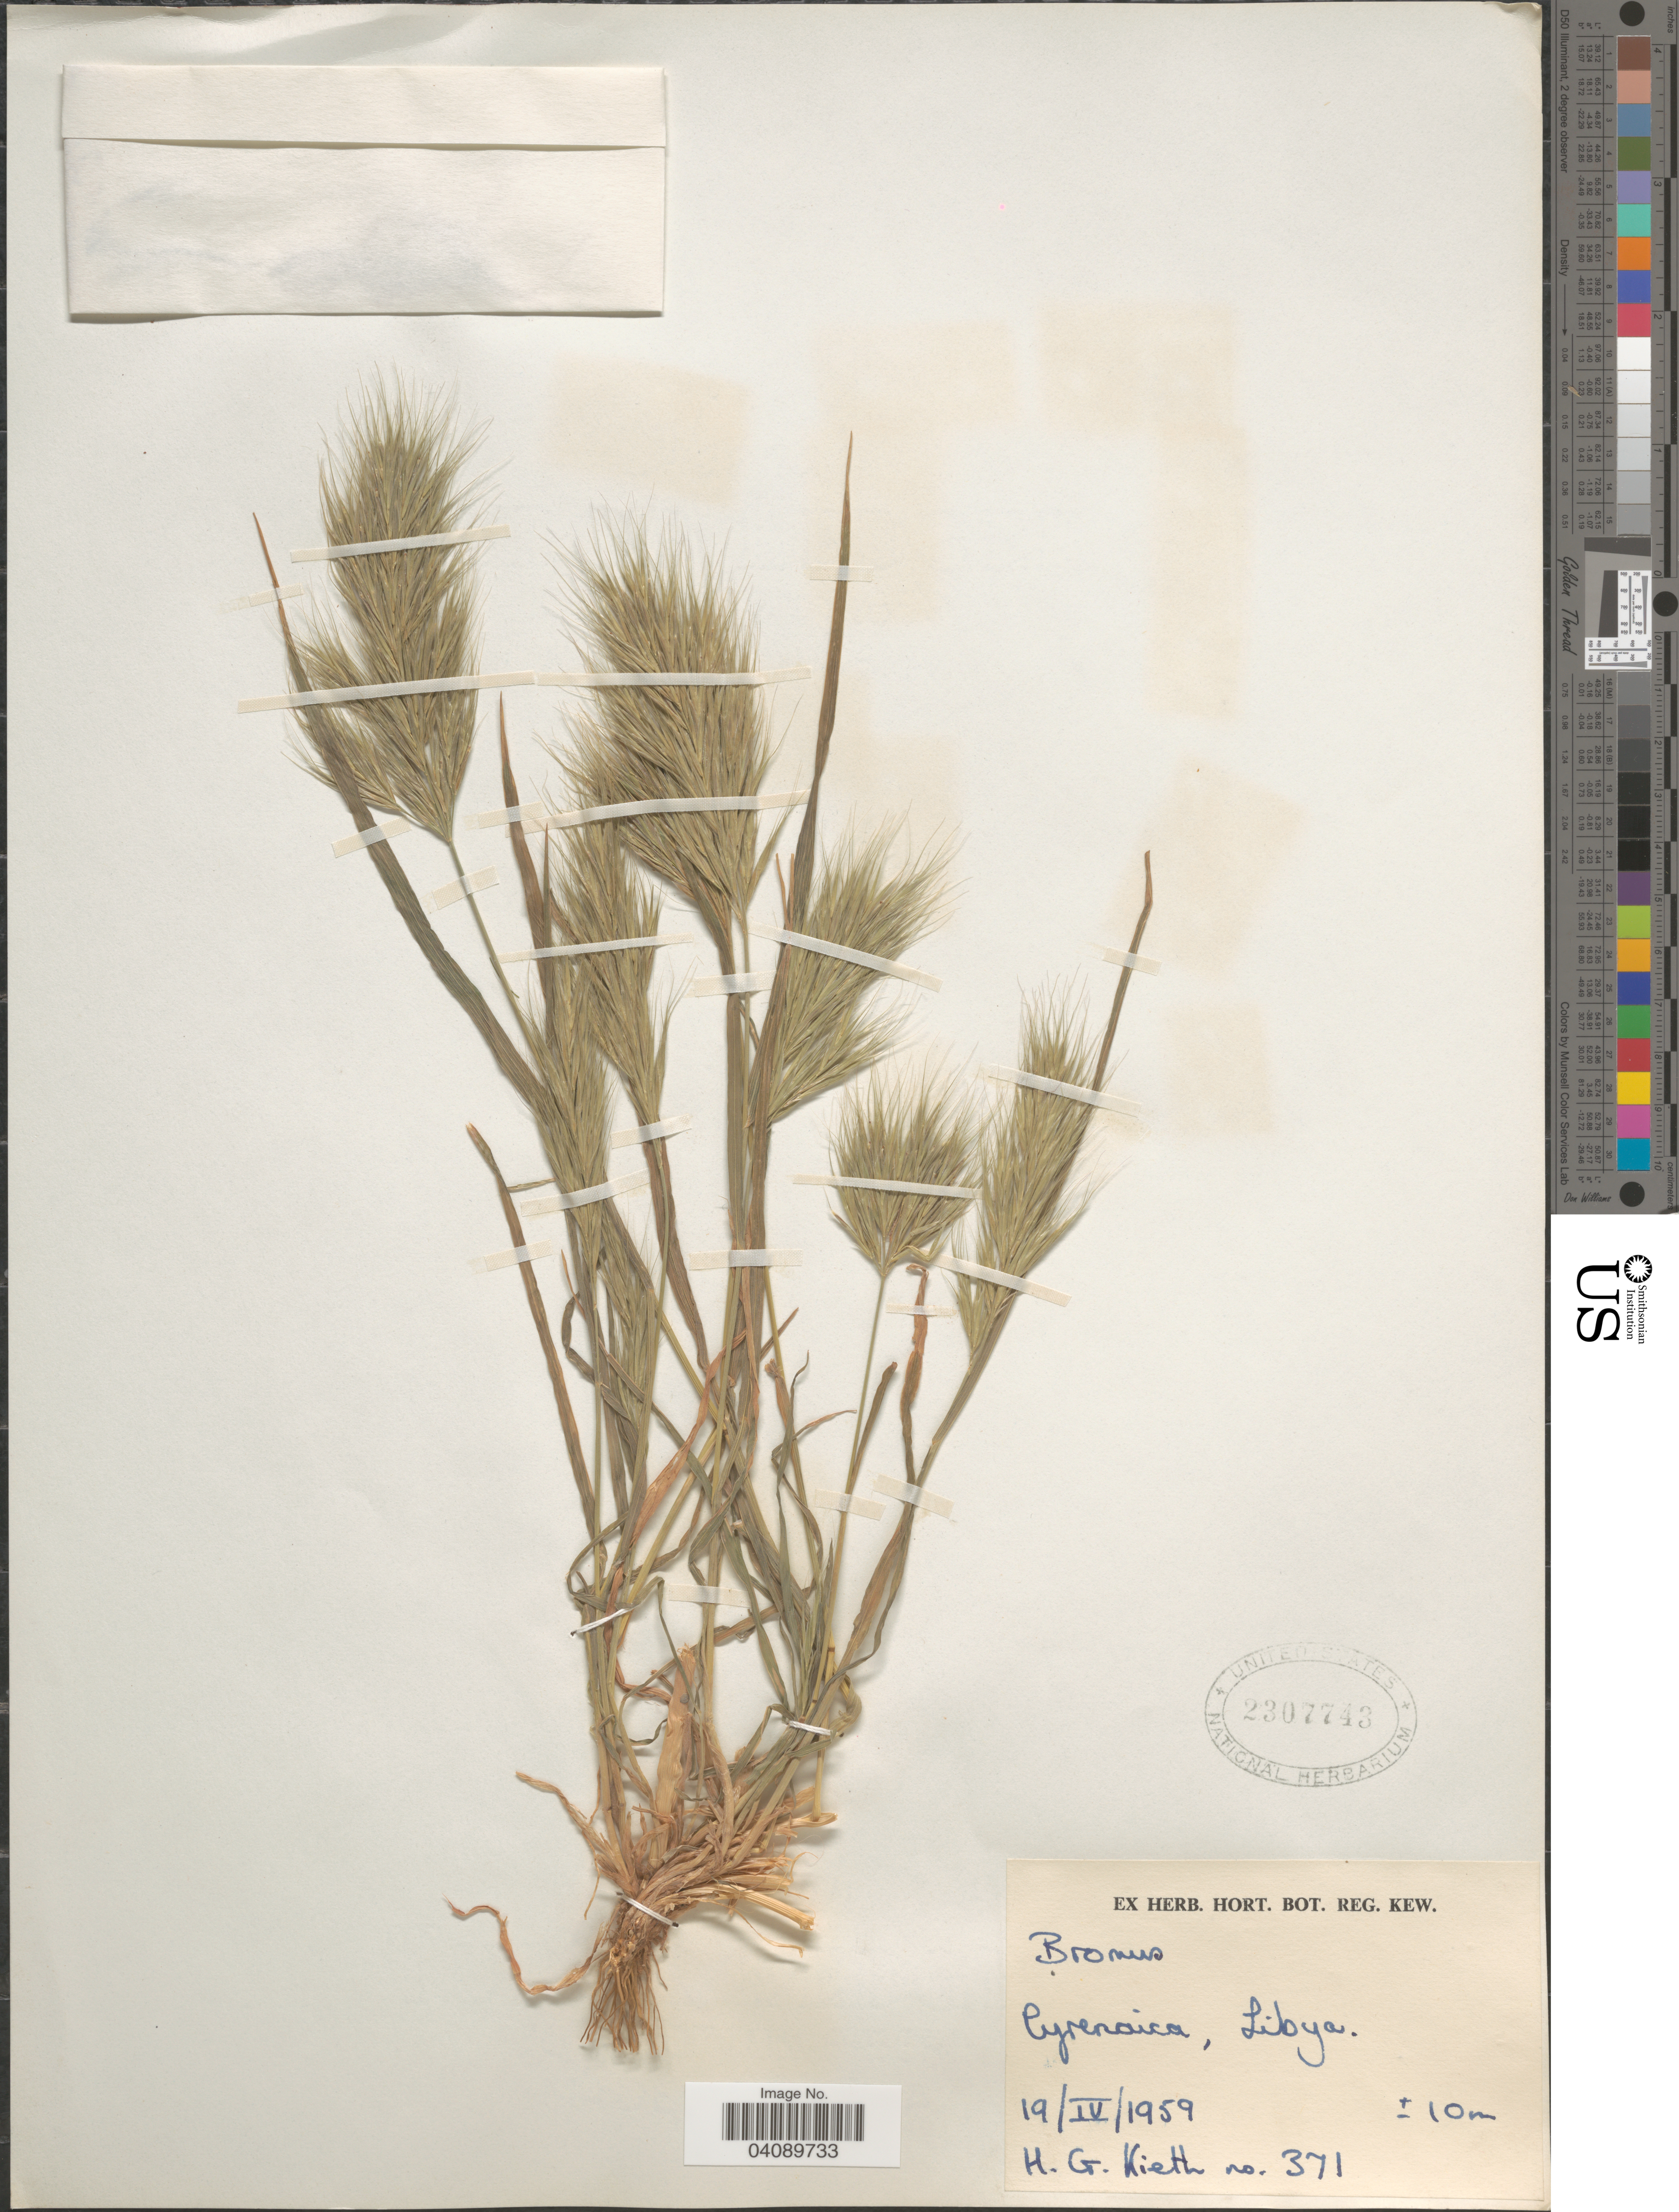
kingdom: Plantae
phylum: Tracheophyta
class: Liliopsida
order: Poales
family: Poaceae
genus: Bromus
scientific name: Bromus sp.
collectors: H. Kieth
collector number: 371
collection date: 1959-04-19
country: Libya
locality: Cyrenaica.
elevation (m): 10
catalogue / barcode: US 2307743